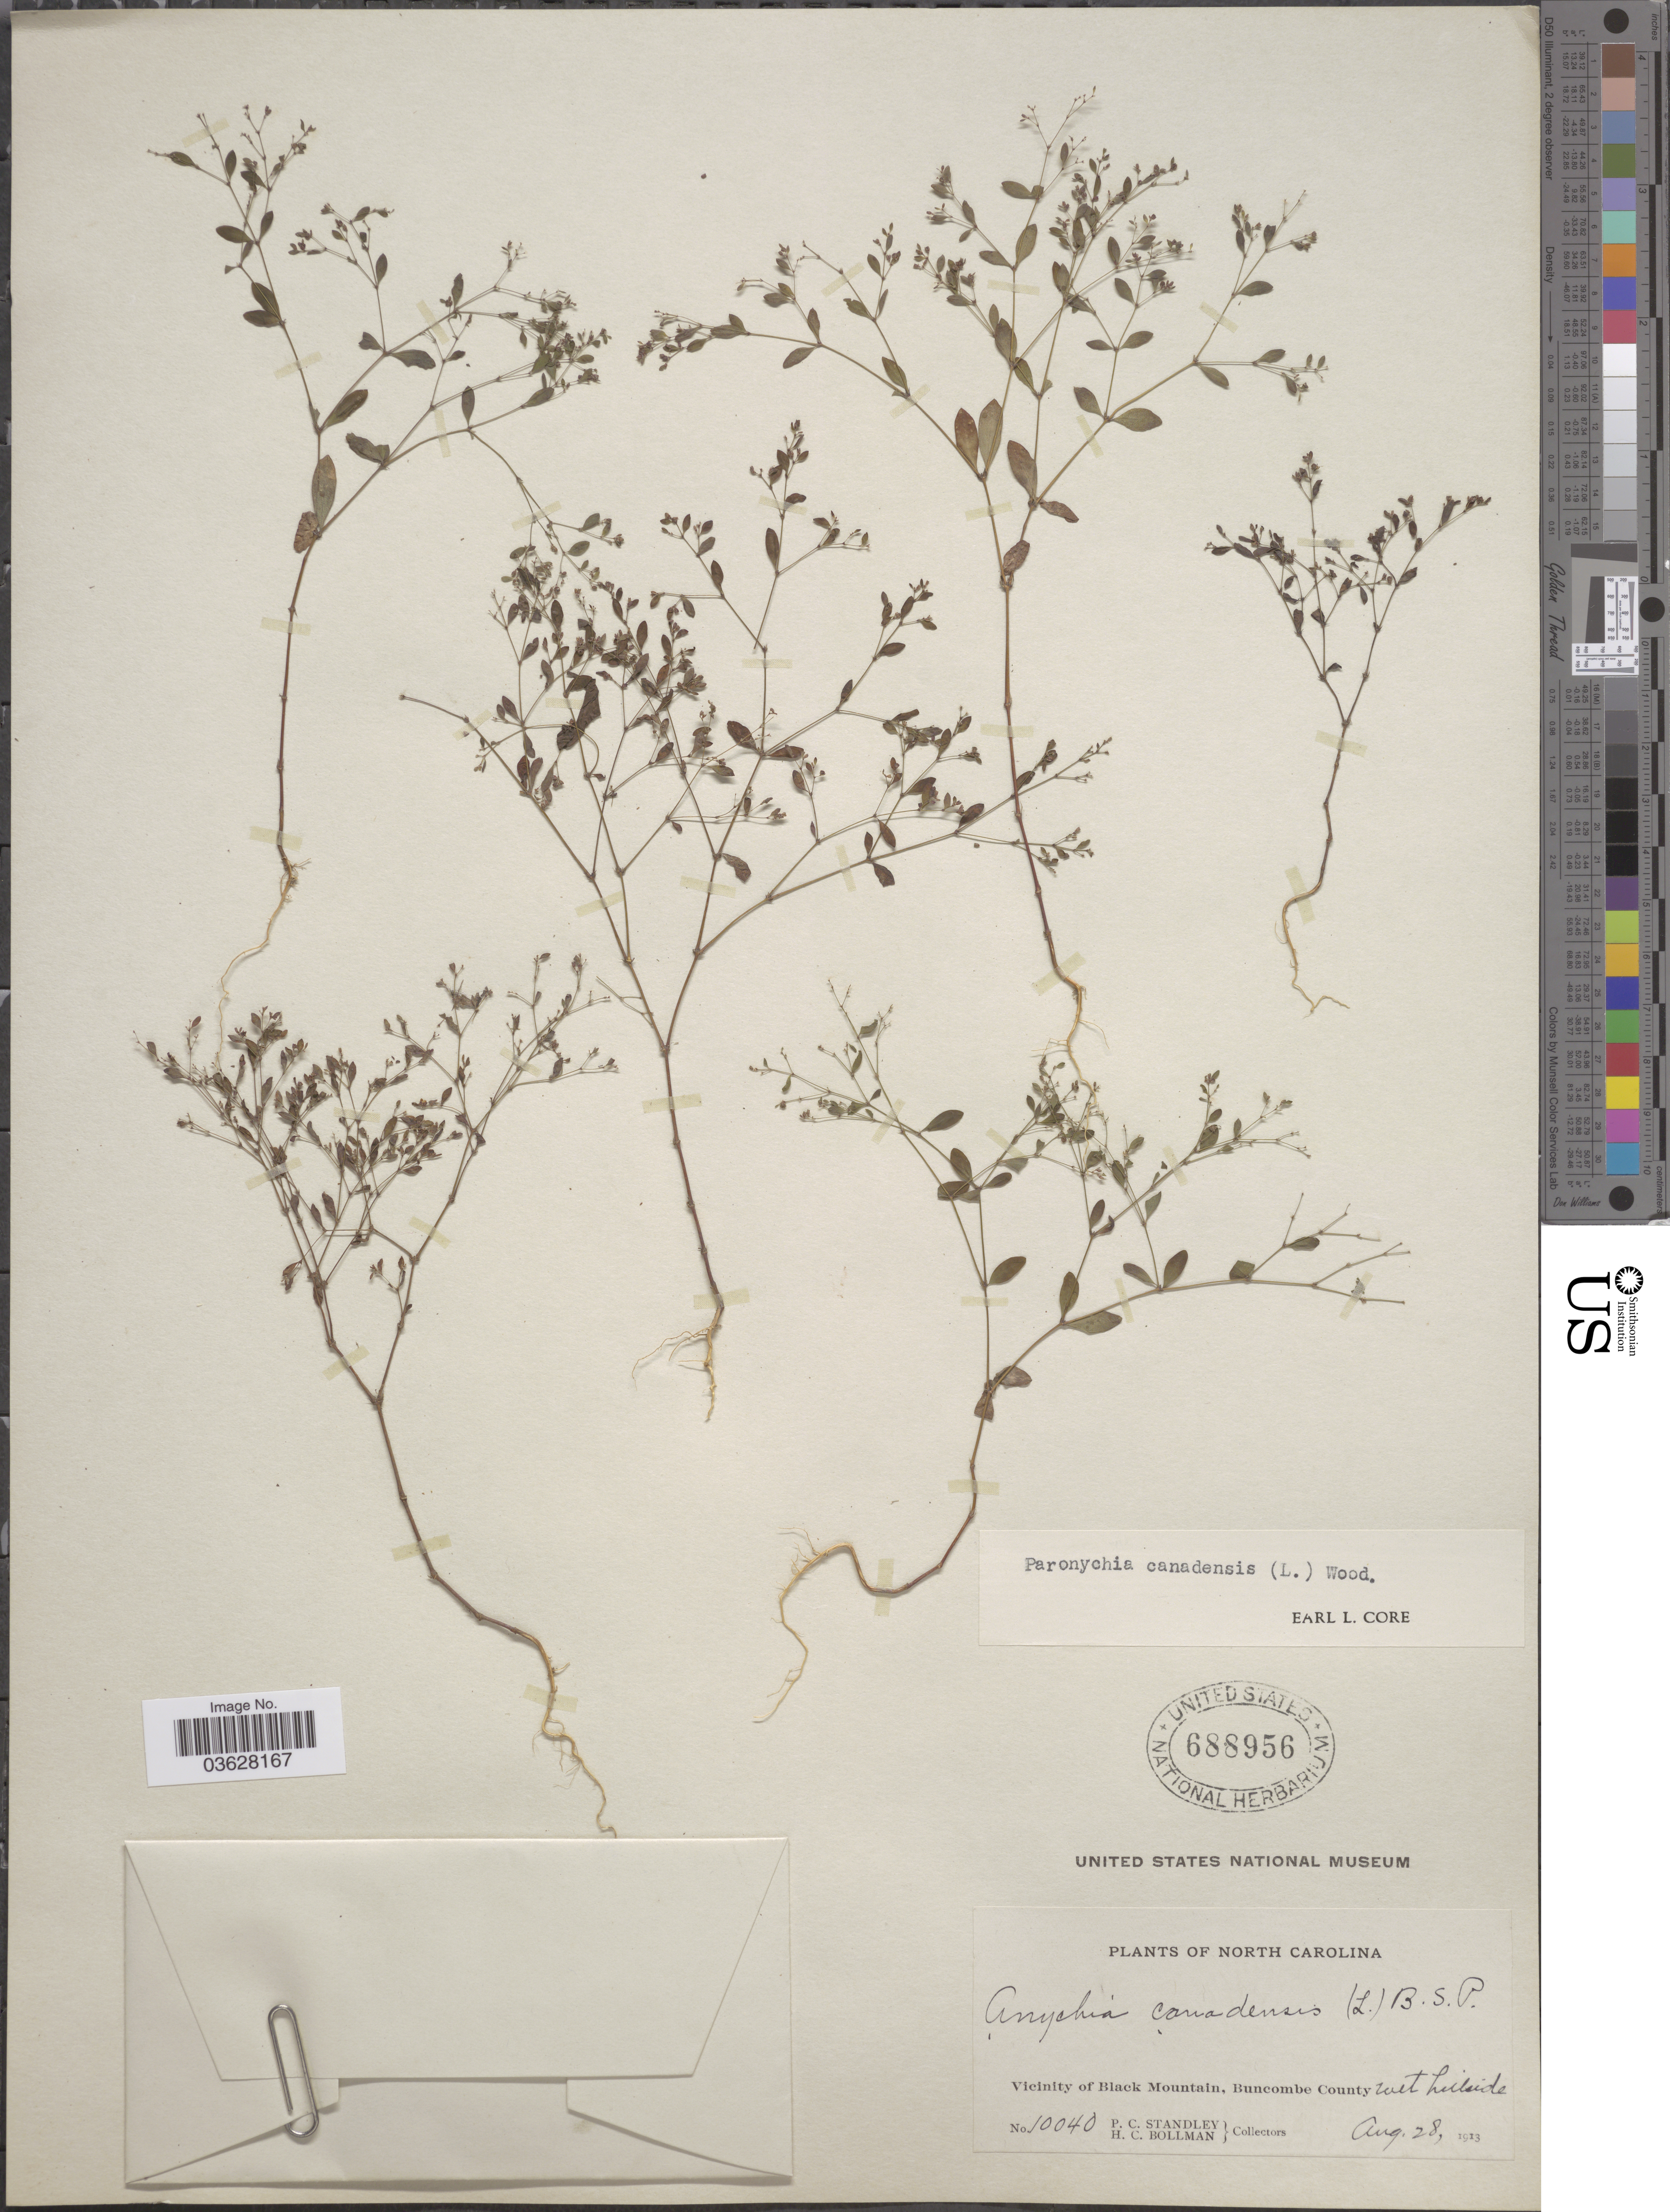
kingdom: Plantae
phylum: Tracheophyta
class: Magnoliopsida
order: Caryophyllales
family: Caryophyllaceae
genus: Paronychia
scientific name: Paronychia canadensis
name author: (L.) Alph. Wood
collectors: P. C. Standley & H. C. Bollman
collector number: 10040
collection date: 1913-08-28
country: United States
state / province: North Carolina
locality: Vicinity of Black Mountain, Buncombe County.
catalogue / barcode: US 688956